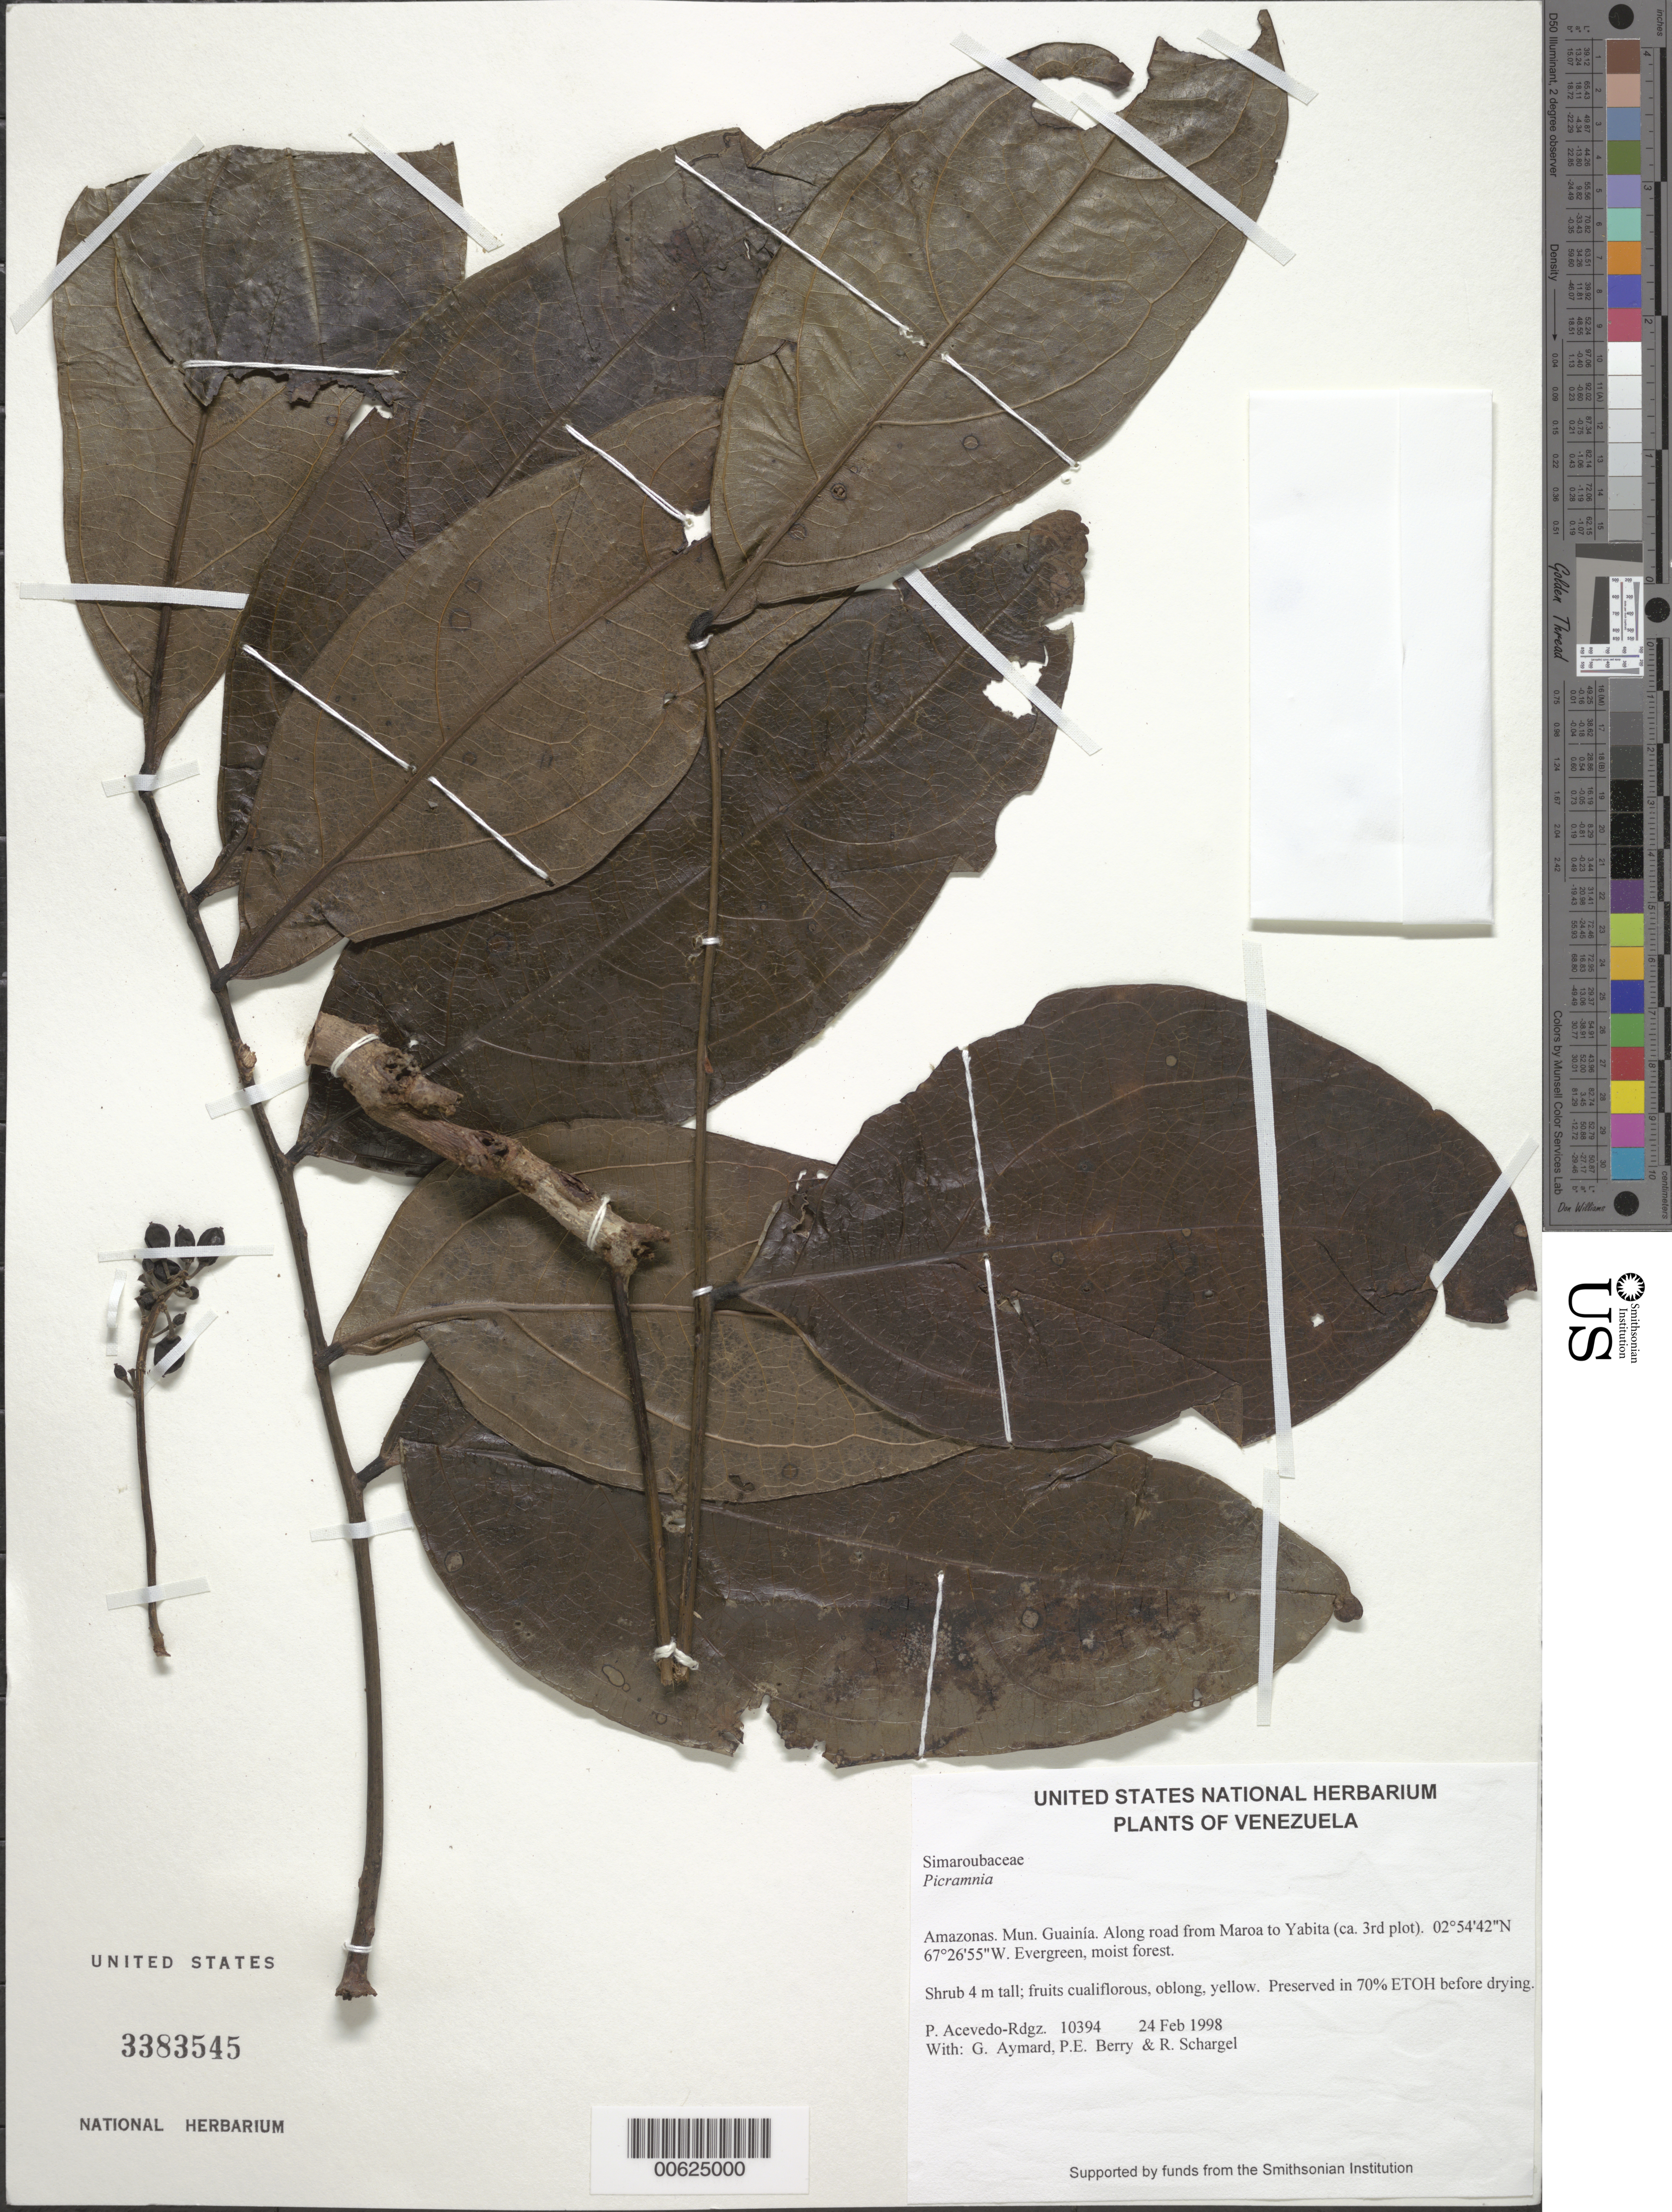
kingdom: Plantae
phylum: Tracheophyta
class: Magnoliopsida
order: Picramniales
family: Picramniaceae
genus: Picramnia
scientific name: Picramnia sp.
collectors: P. Acevedo-Rodr., G. A. Aymard, P. E. Berry & R. Schargel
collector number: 10394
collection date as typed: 24 Feb 1998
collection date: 1998-02-24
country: Venezuela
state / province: Amazonas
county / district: Maroa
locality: Along road from Maroa to Yabita (ca. 3rd plot).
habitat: Evergreen, moist forest.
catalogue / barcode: US 3383545